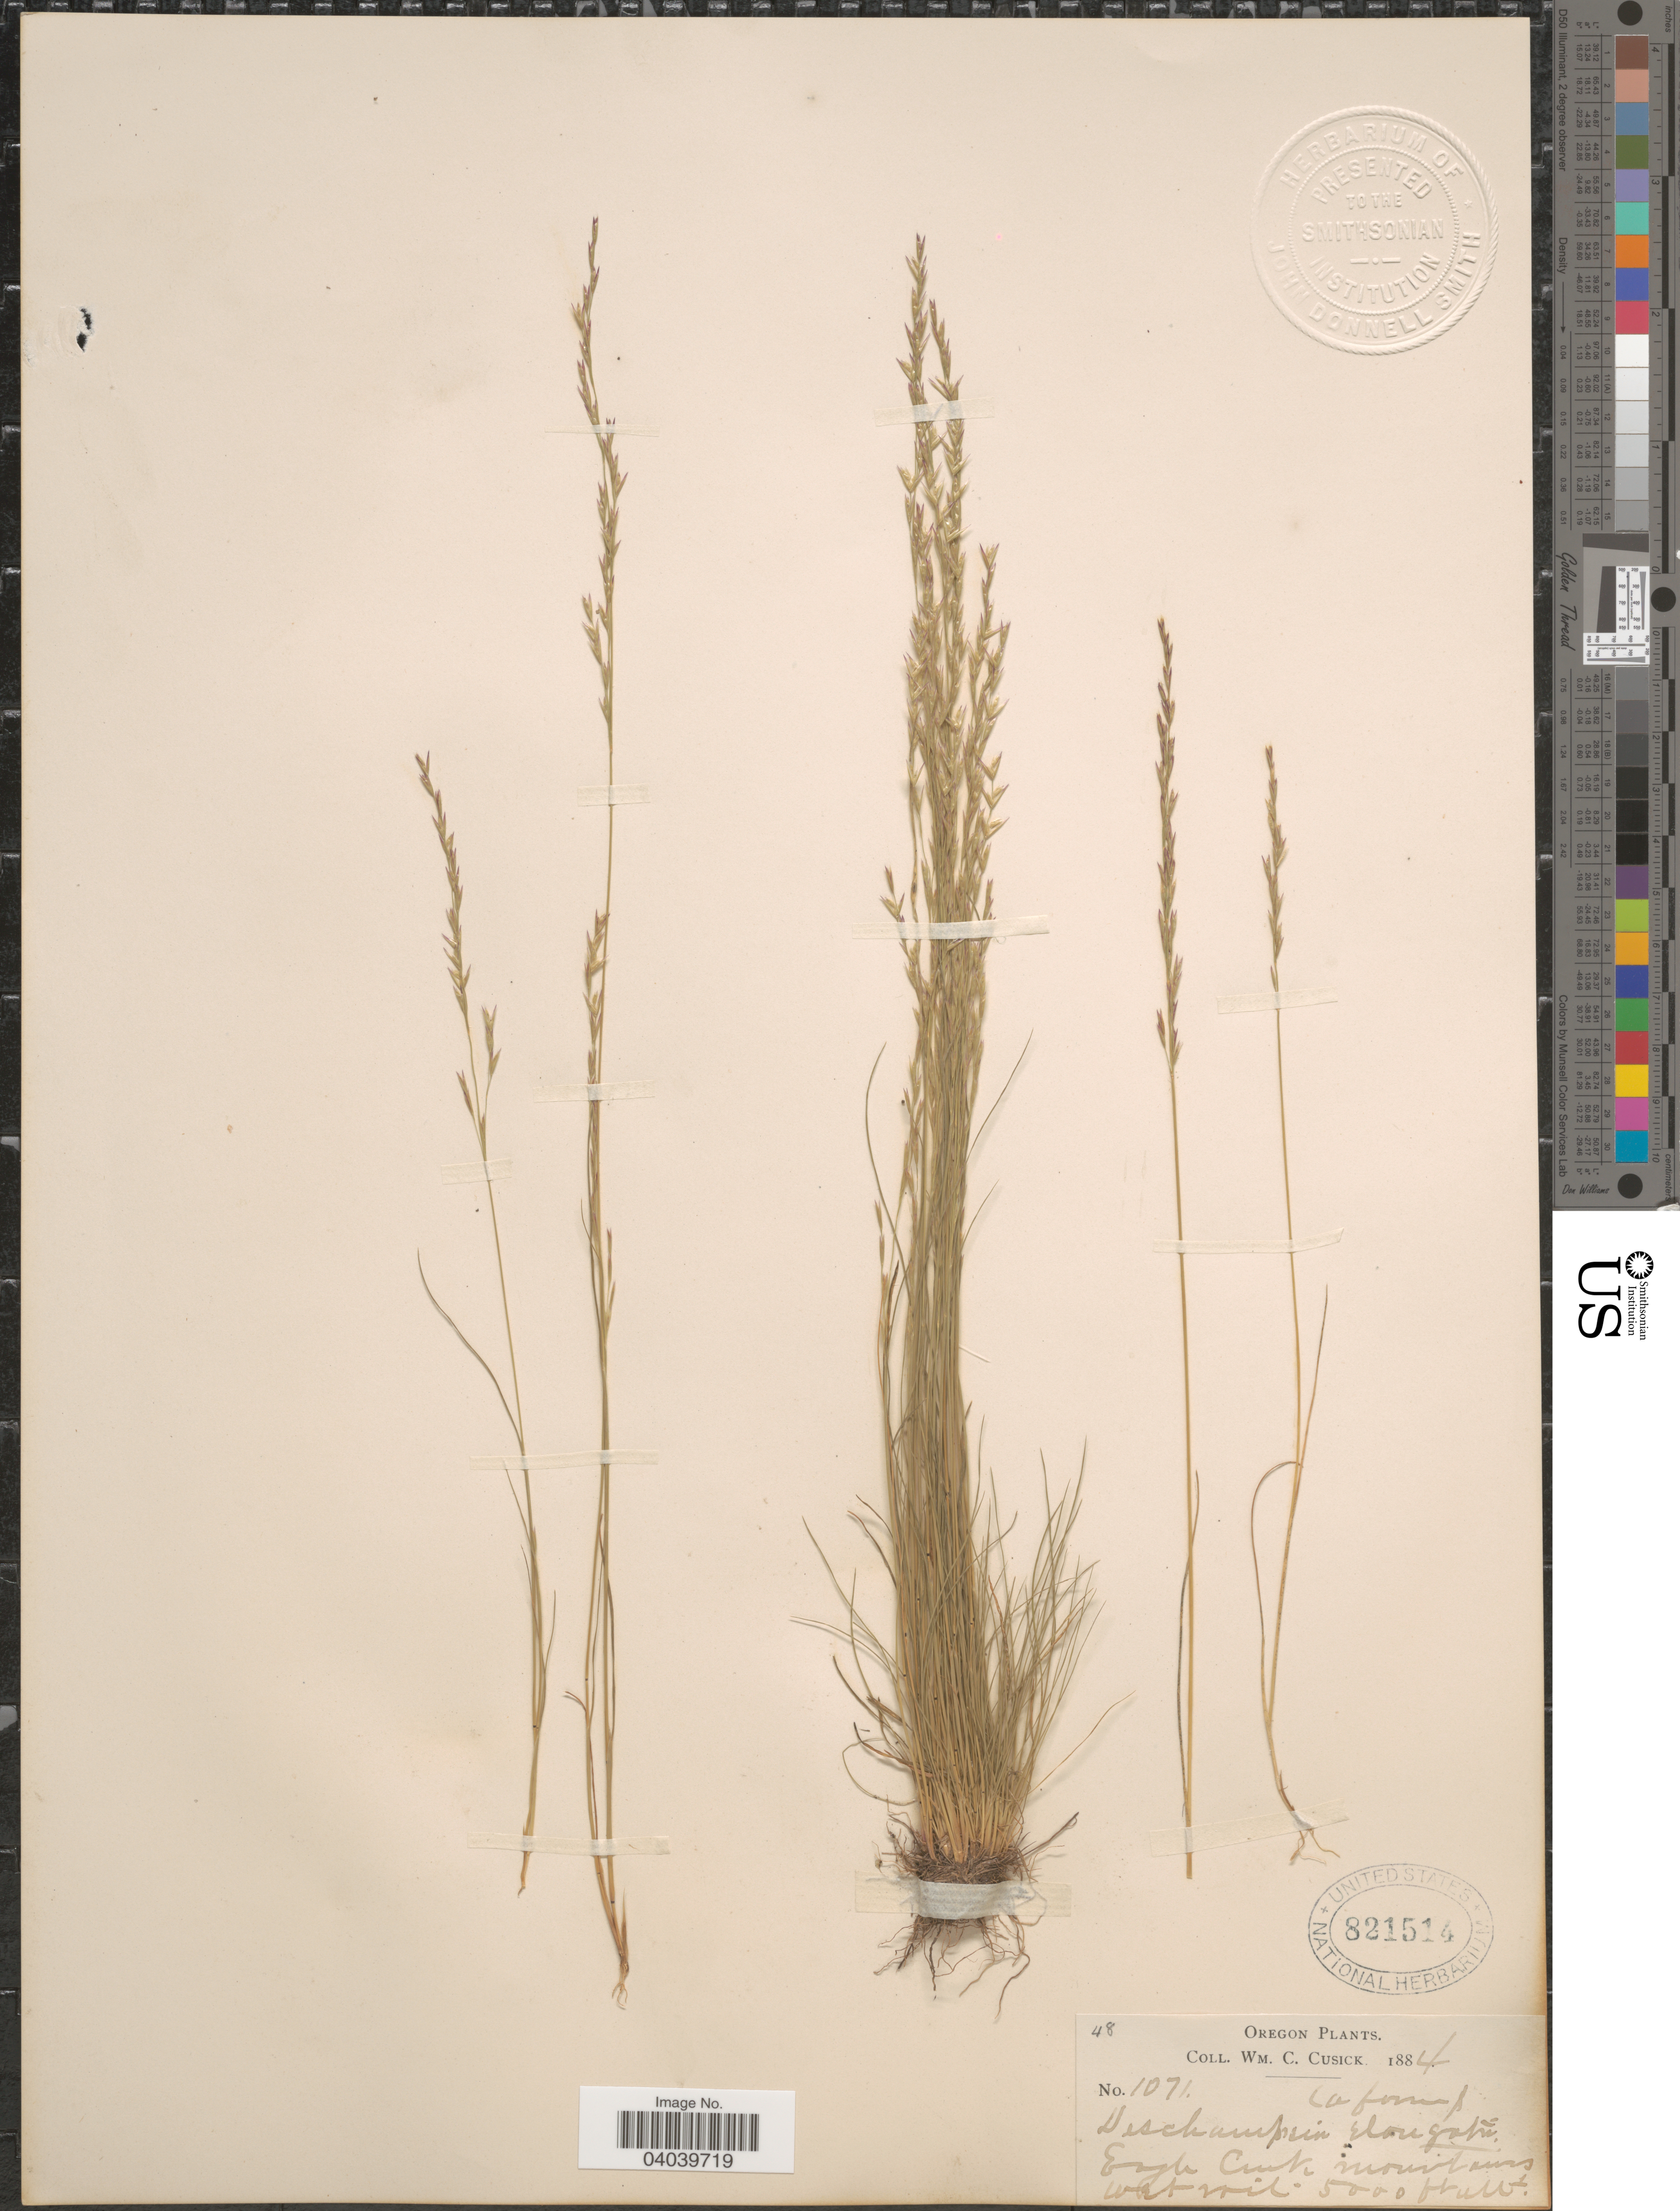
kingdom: Plantae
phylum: Tracheophyta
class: Liliopsida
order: Poales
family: Poaceae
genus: Deschampsia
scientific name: Deschampsia elongata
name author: (Hook.) Munro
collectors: W. C. Cusick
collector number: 1071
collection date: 1884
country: United States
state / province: Oregon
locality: Eagle Creek mountains.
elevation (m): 1524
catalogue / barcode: US 821514